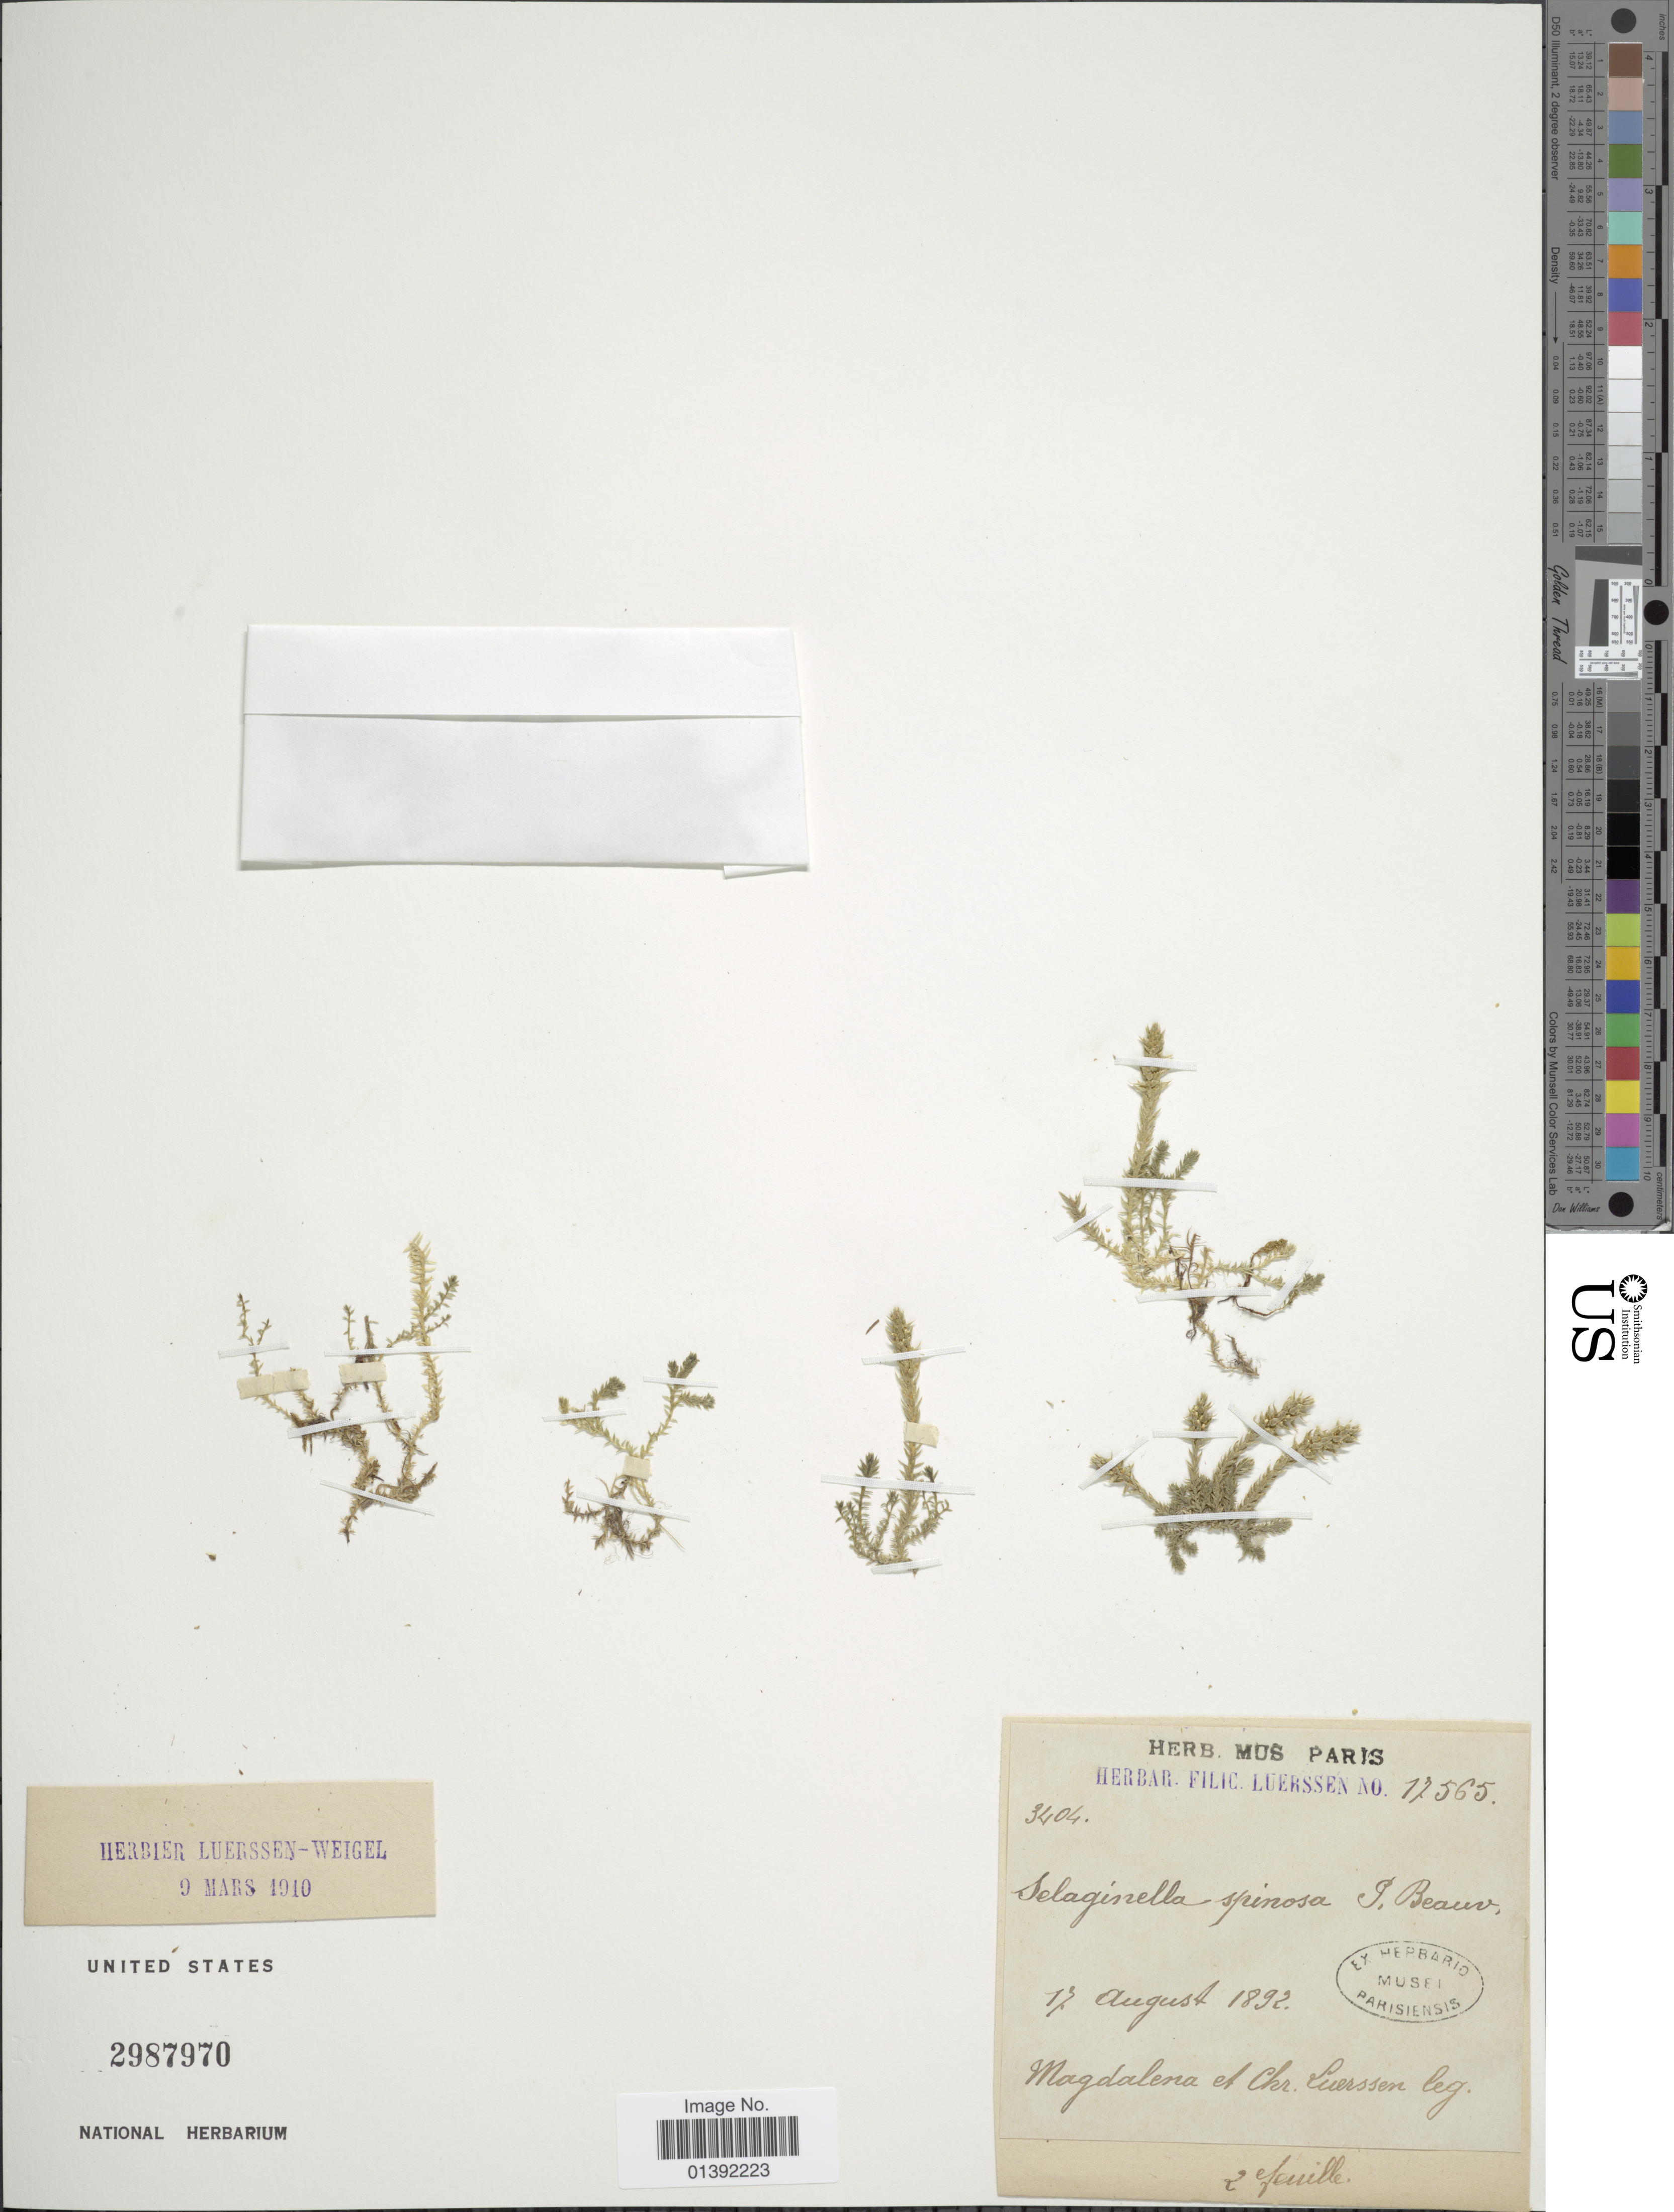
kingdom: Plantae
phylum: Tracheophyta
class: Lycopodiopsida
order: Selaginellales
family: Selaginellaceae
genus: Selaginella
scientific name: Selaginella selaginoides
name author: (L.) Link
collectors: Magdalena & C. Luerssen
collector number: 3404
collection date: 1892-08-17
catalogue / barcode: US 2987970